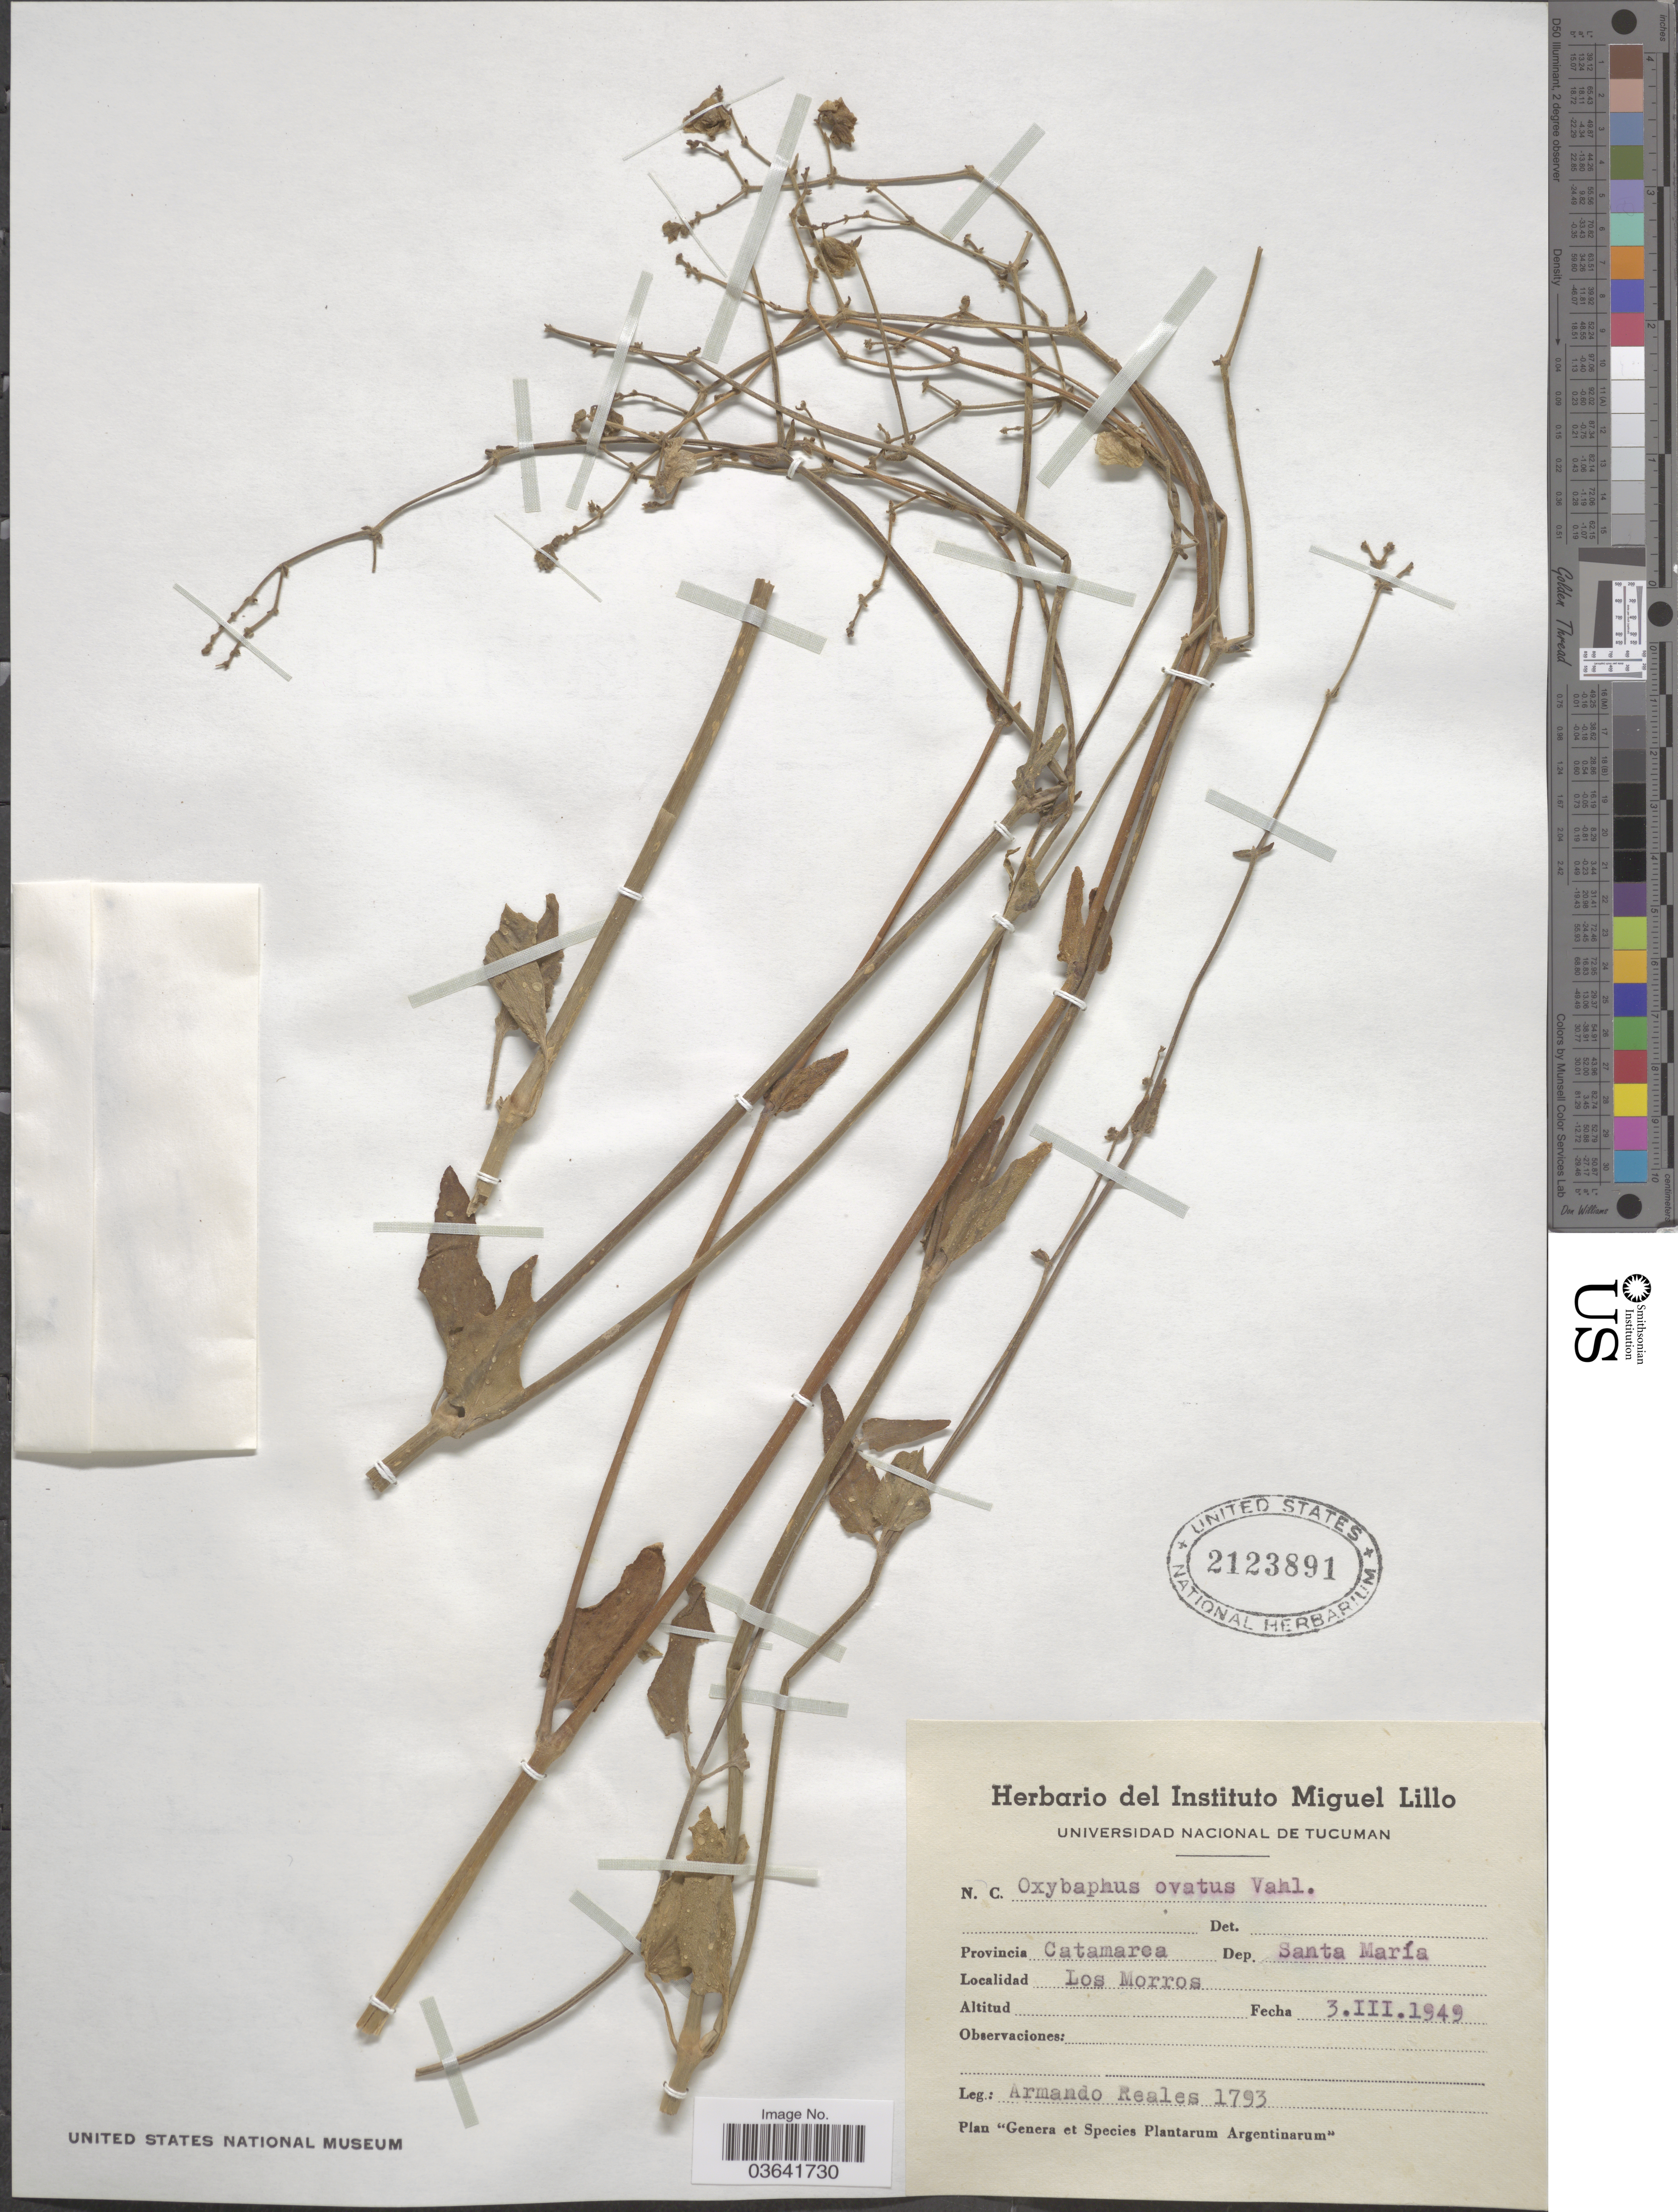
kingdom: Plantae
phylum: Tracheophyta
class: Magnoliopsida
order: Caryophyllales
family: Nyctaginaceae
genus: Mirabilis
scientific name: Mirabilis ovata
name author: (Ruiz & Pav.) Meigen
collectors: A. Reales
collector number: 1793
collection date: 1949-03-03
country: Argentina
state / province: Catamarca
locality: Dep. Santa María. Los Morros.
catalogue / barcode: US 2123891